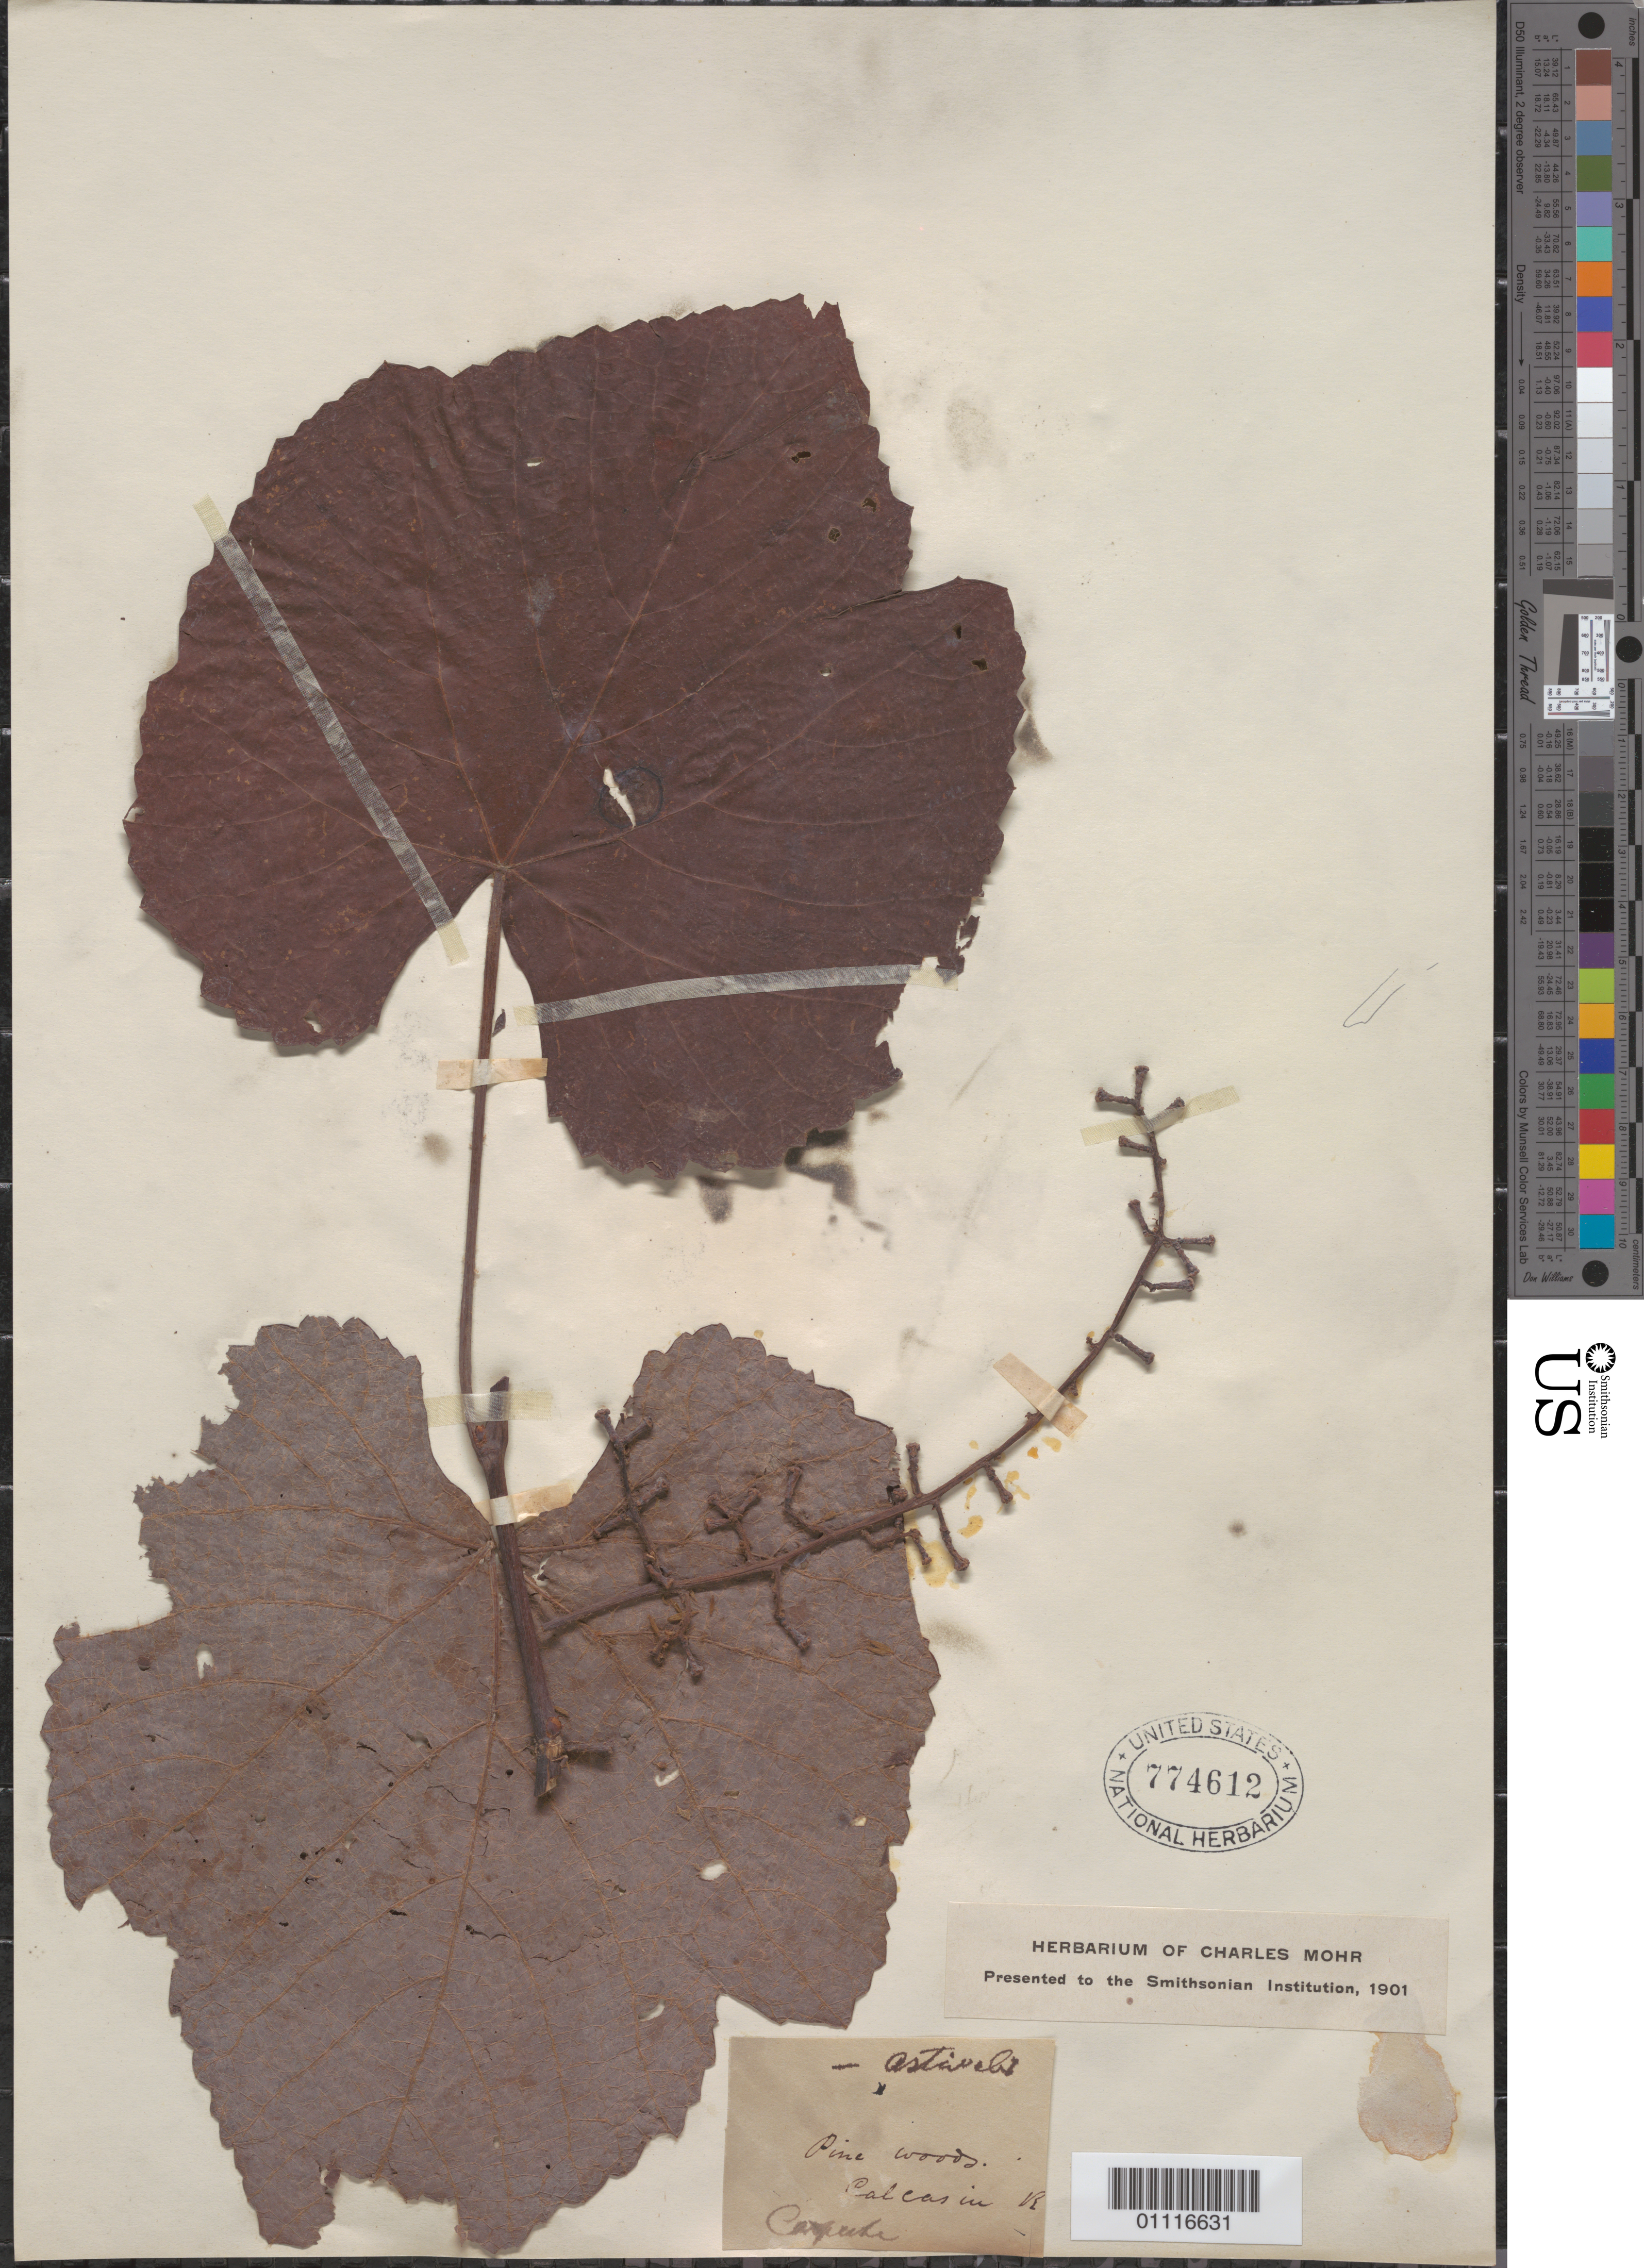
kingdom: Plantae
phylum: Tracheophyta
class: Magnoliopsida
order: Vitales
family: Vitaceae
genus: Vitis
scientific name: Vitis aestivalis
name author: Michx.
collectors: ex herb. C. Mohr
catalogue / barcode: US 774612